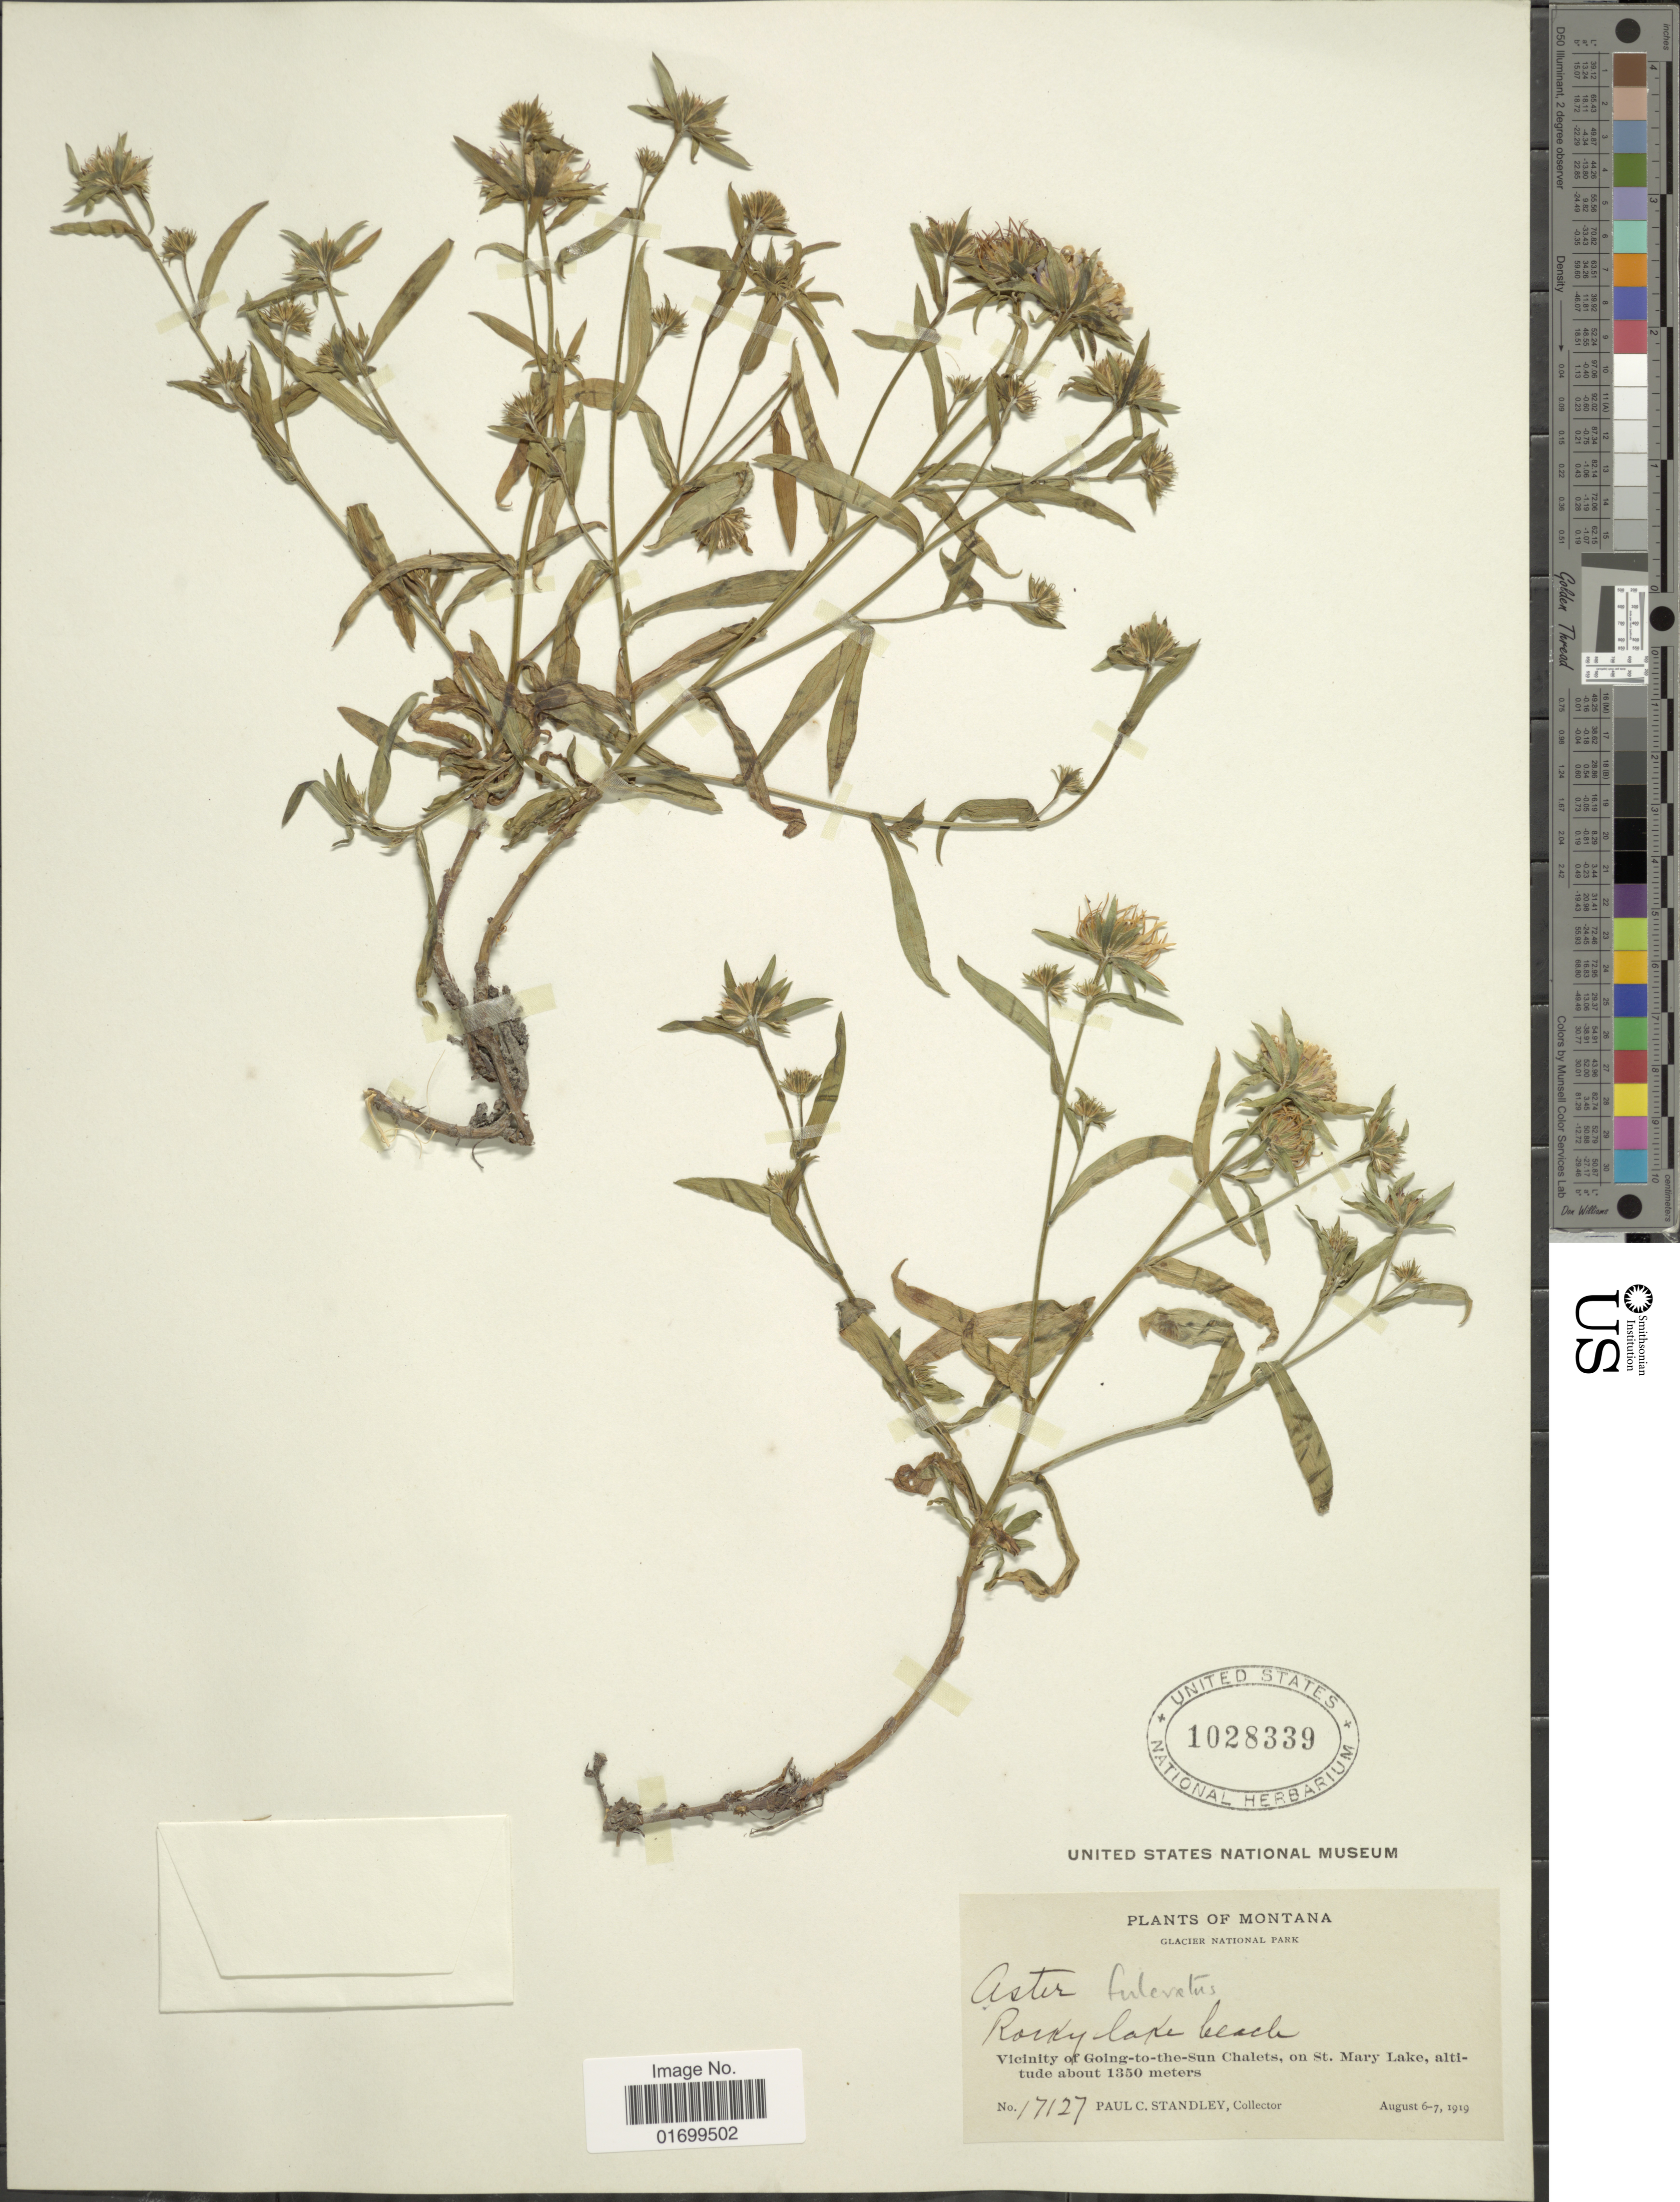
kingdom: Plantae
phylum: Tracheophyta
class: Magnoliopsida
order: Asterales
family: Asteraceae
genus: Aster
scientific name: Aster fulcratus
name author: Greene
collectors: P. C. Standley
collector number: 17127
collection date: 1919-08-06/1919-08-07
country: United States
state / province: Montana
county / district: Glacier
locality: Glacier National Park, rocky lake beach,vicinity of Going-t-the-Sun Chalets, on St. Mary Lake.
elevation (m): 1350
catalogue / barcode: US 1028339